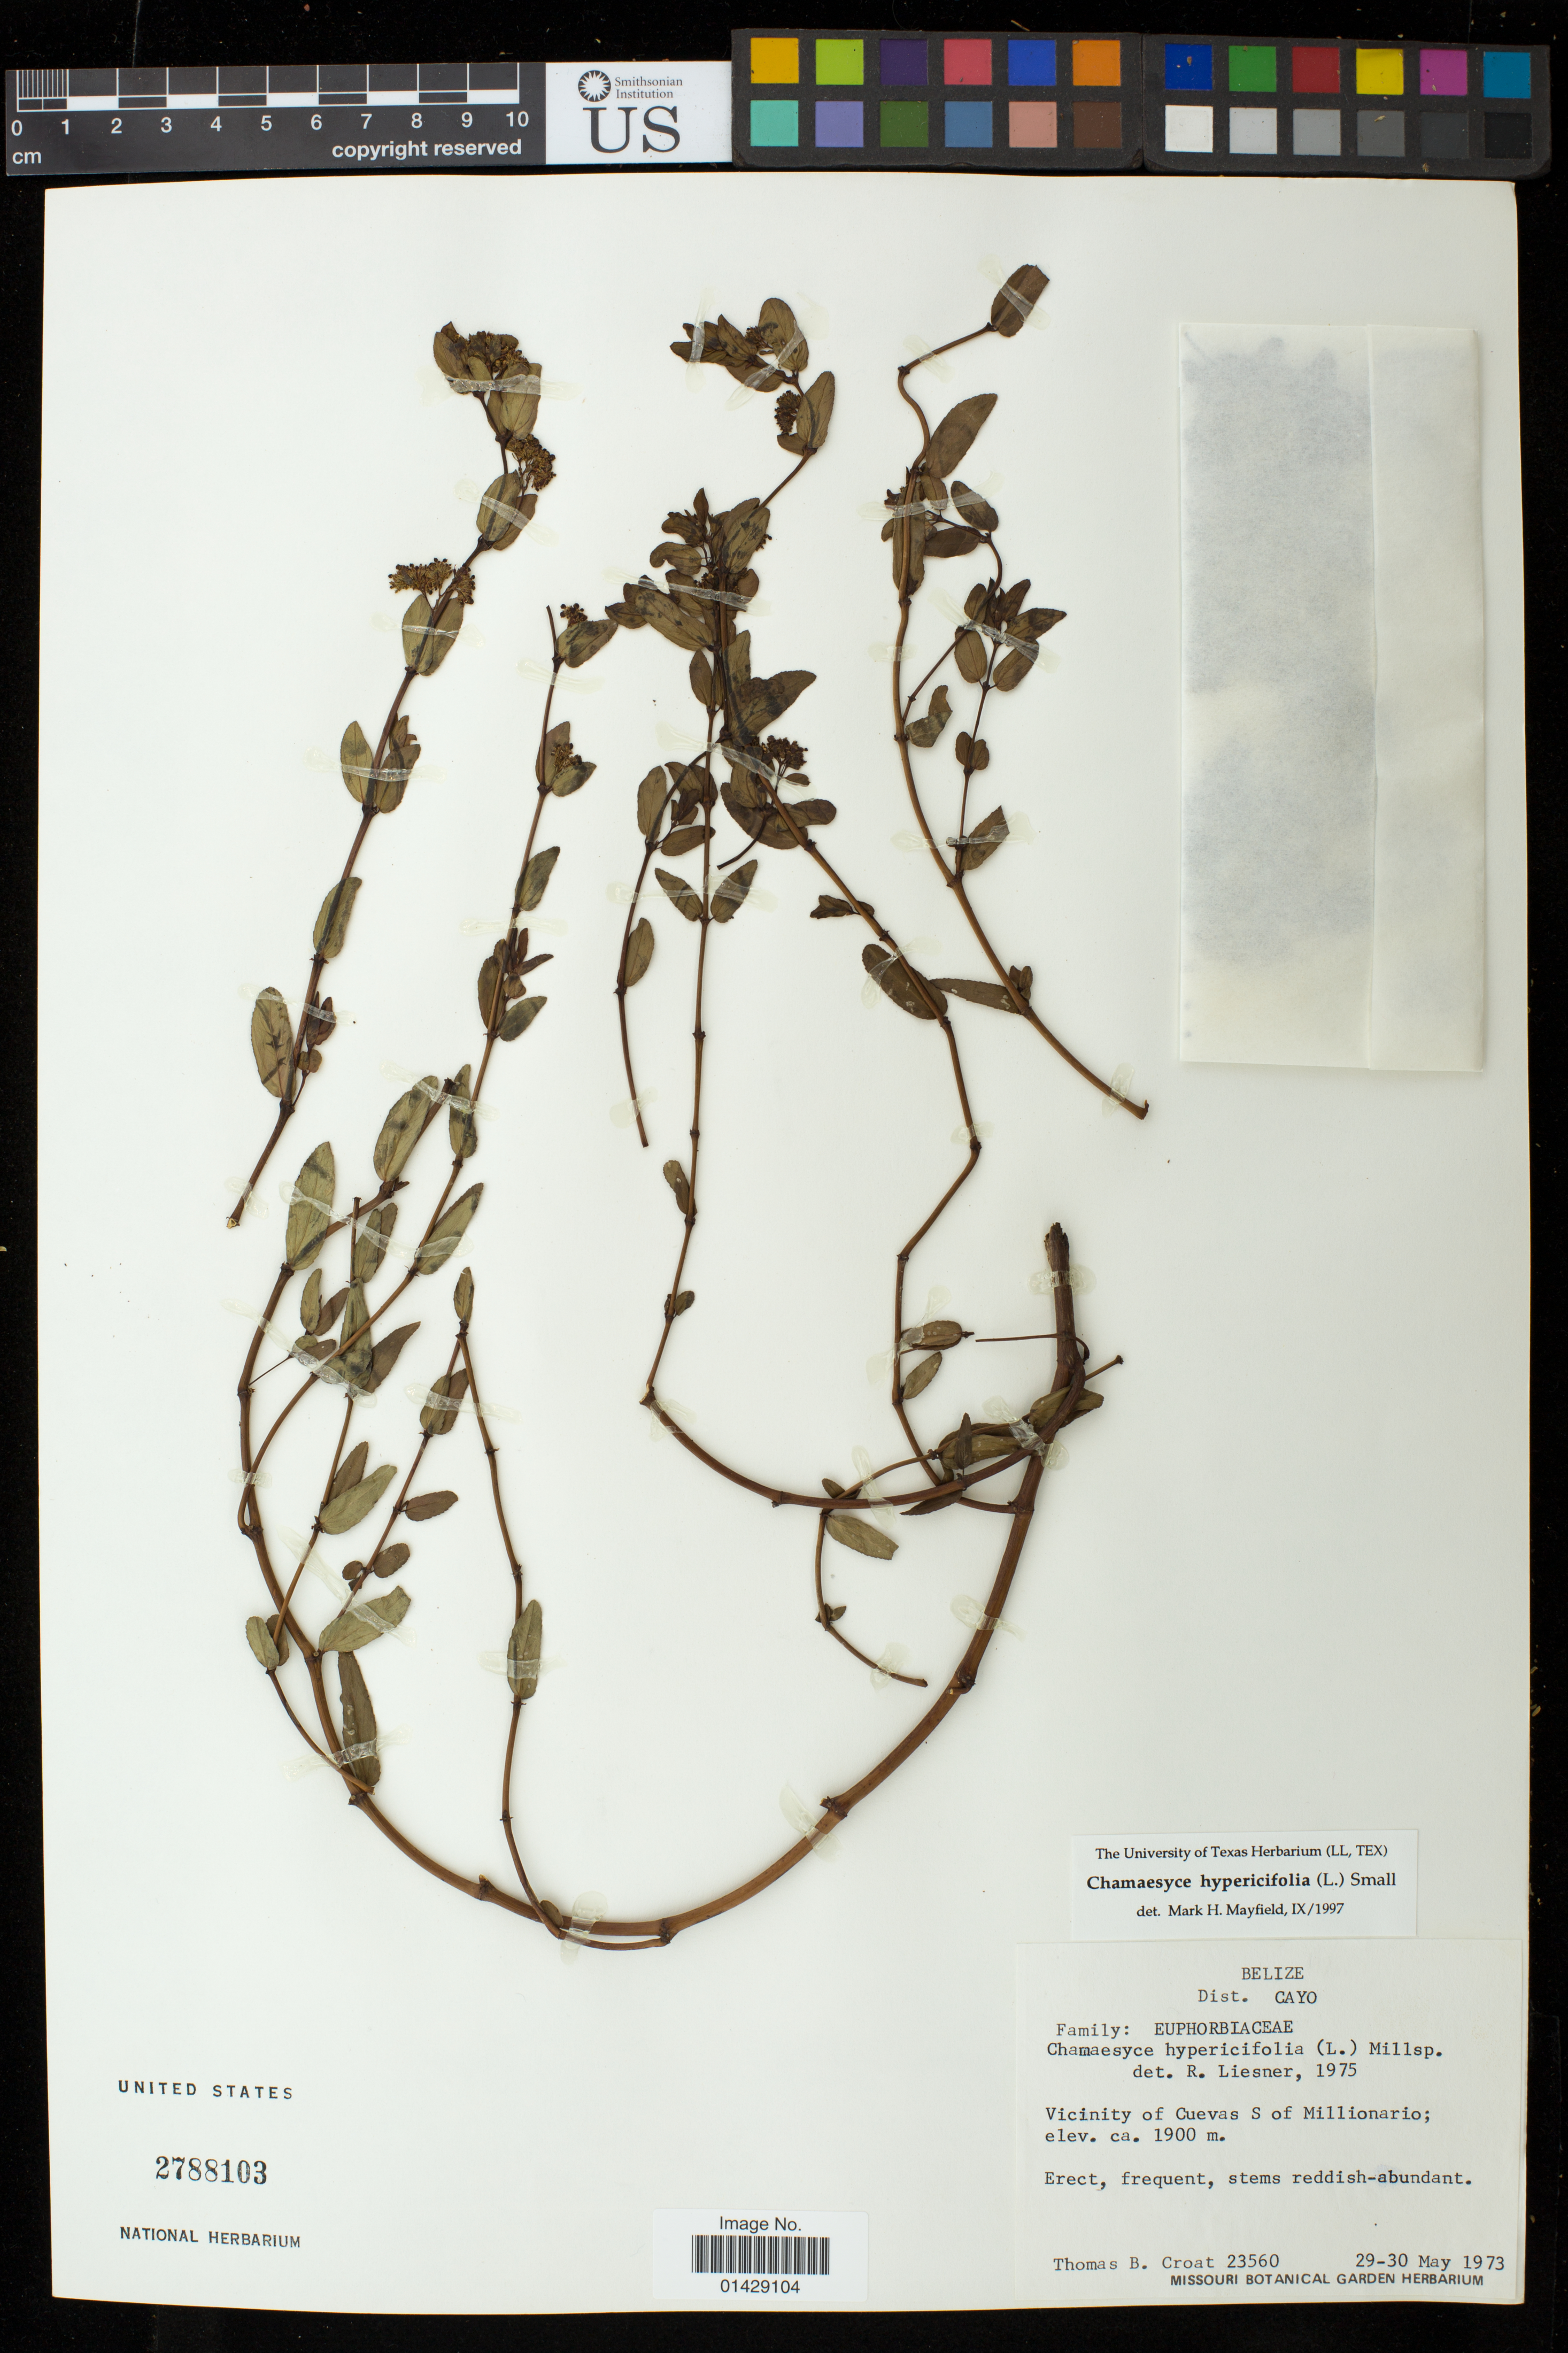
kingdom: Plantae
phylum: Tracheophyta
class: Magnoliopsida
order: Malpighiales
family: Euphorbiaceae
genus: Euphorbia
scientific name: Euphorbia hypericifolia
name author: L.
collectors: T. B. Croat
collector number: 23560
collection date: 1973-05-29/1973-05-30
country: Belize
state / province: Cayo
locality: Vicinity of Cuevas S of Millionario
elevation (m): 1900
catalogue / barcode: US 2788103